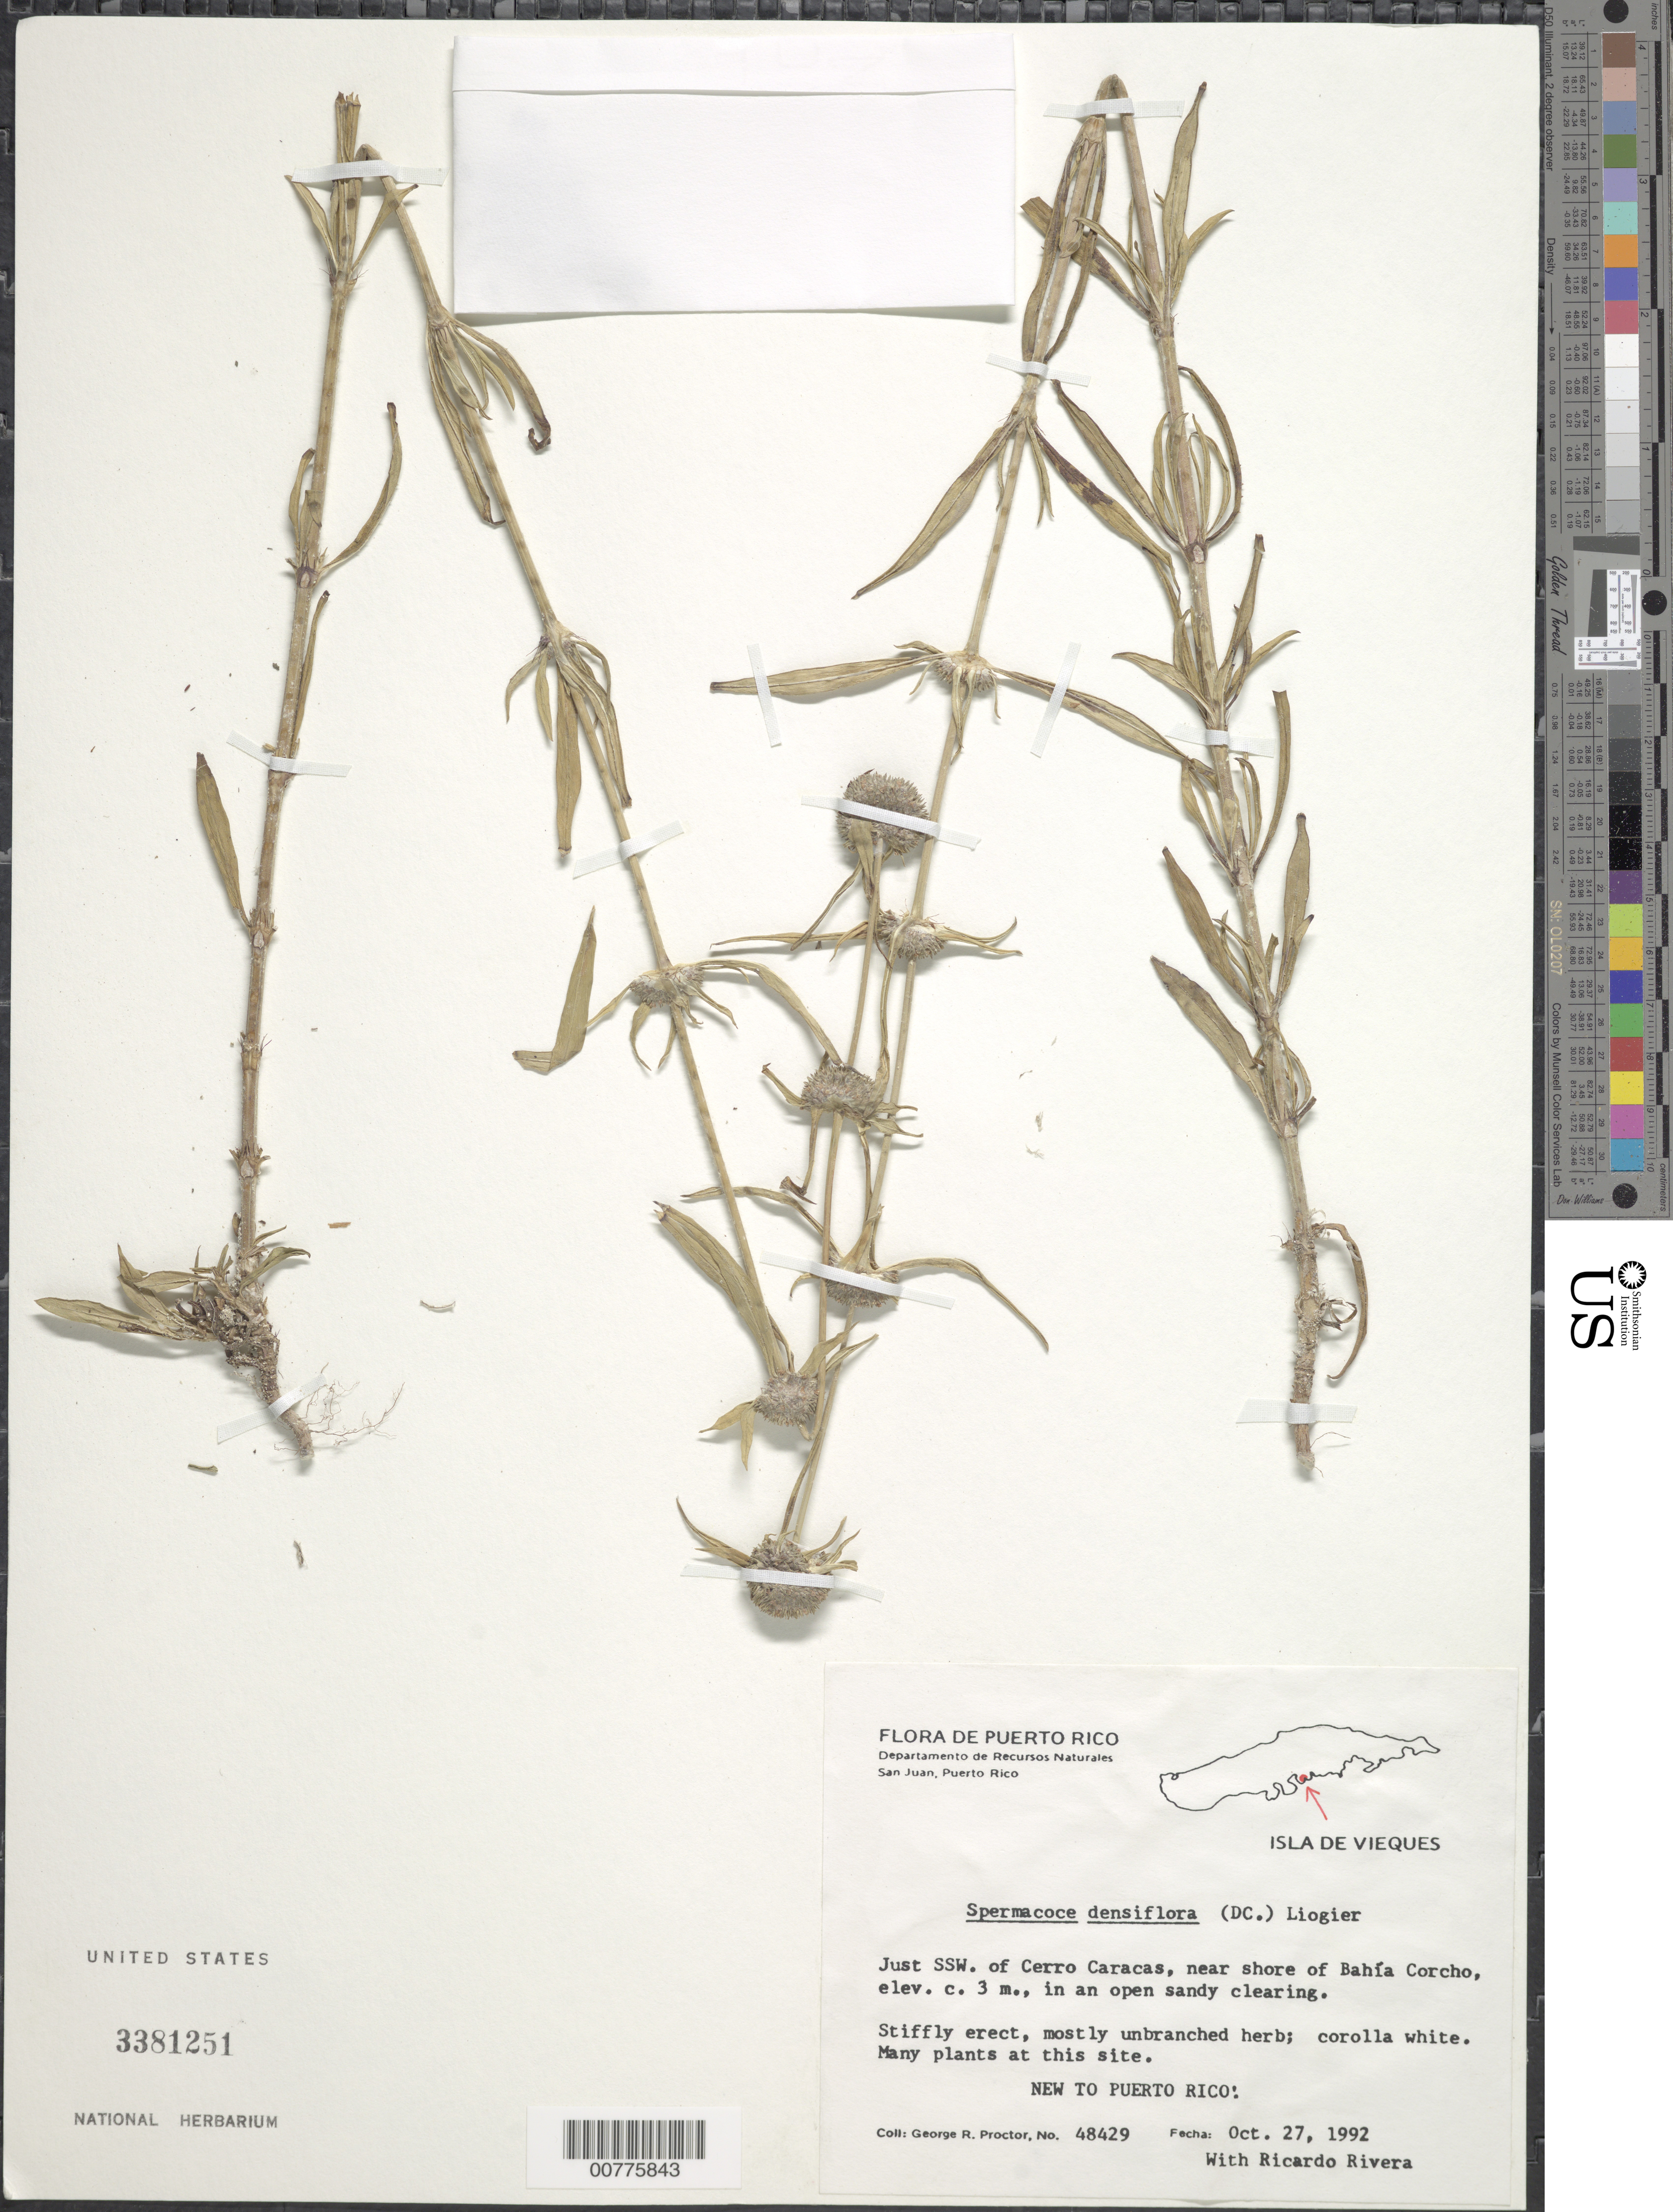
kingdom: Plantae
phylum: Tracheophyta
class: Magnoliopsida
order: Gentianales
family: Rubiaceae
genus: Spermacoce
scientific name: Spermacoce densiflora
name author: (DC.) Alain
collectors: G. R. Proctor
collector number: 48429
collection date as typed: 27 Oct 1992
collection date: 1992-10-27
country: Puerto Rico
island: Vieques I.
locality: Just SSW of Cerro Caracas, near shore of Bahía Corcho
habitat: Open sandy clearing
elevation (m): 3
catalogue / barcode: US 3381251